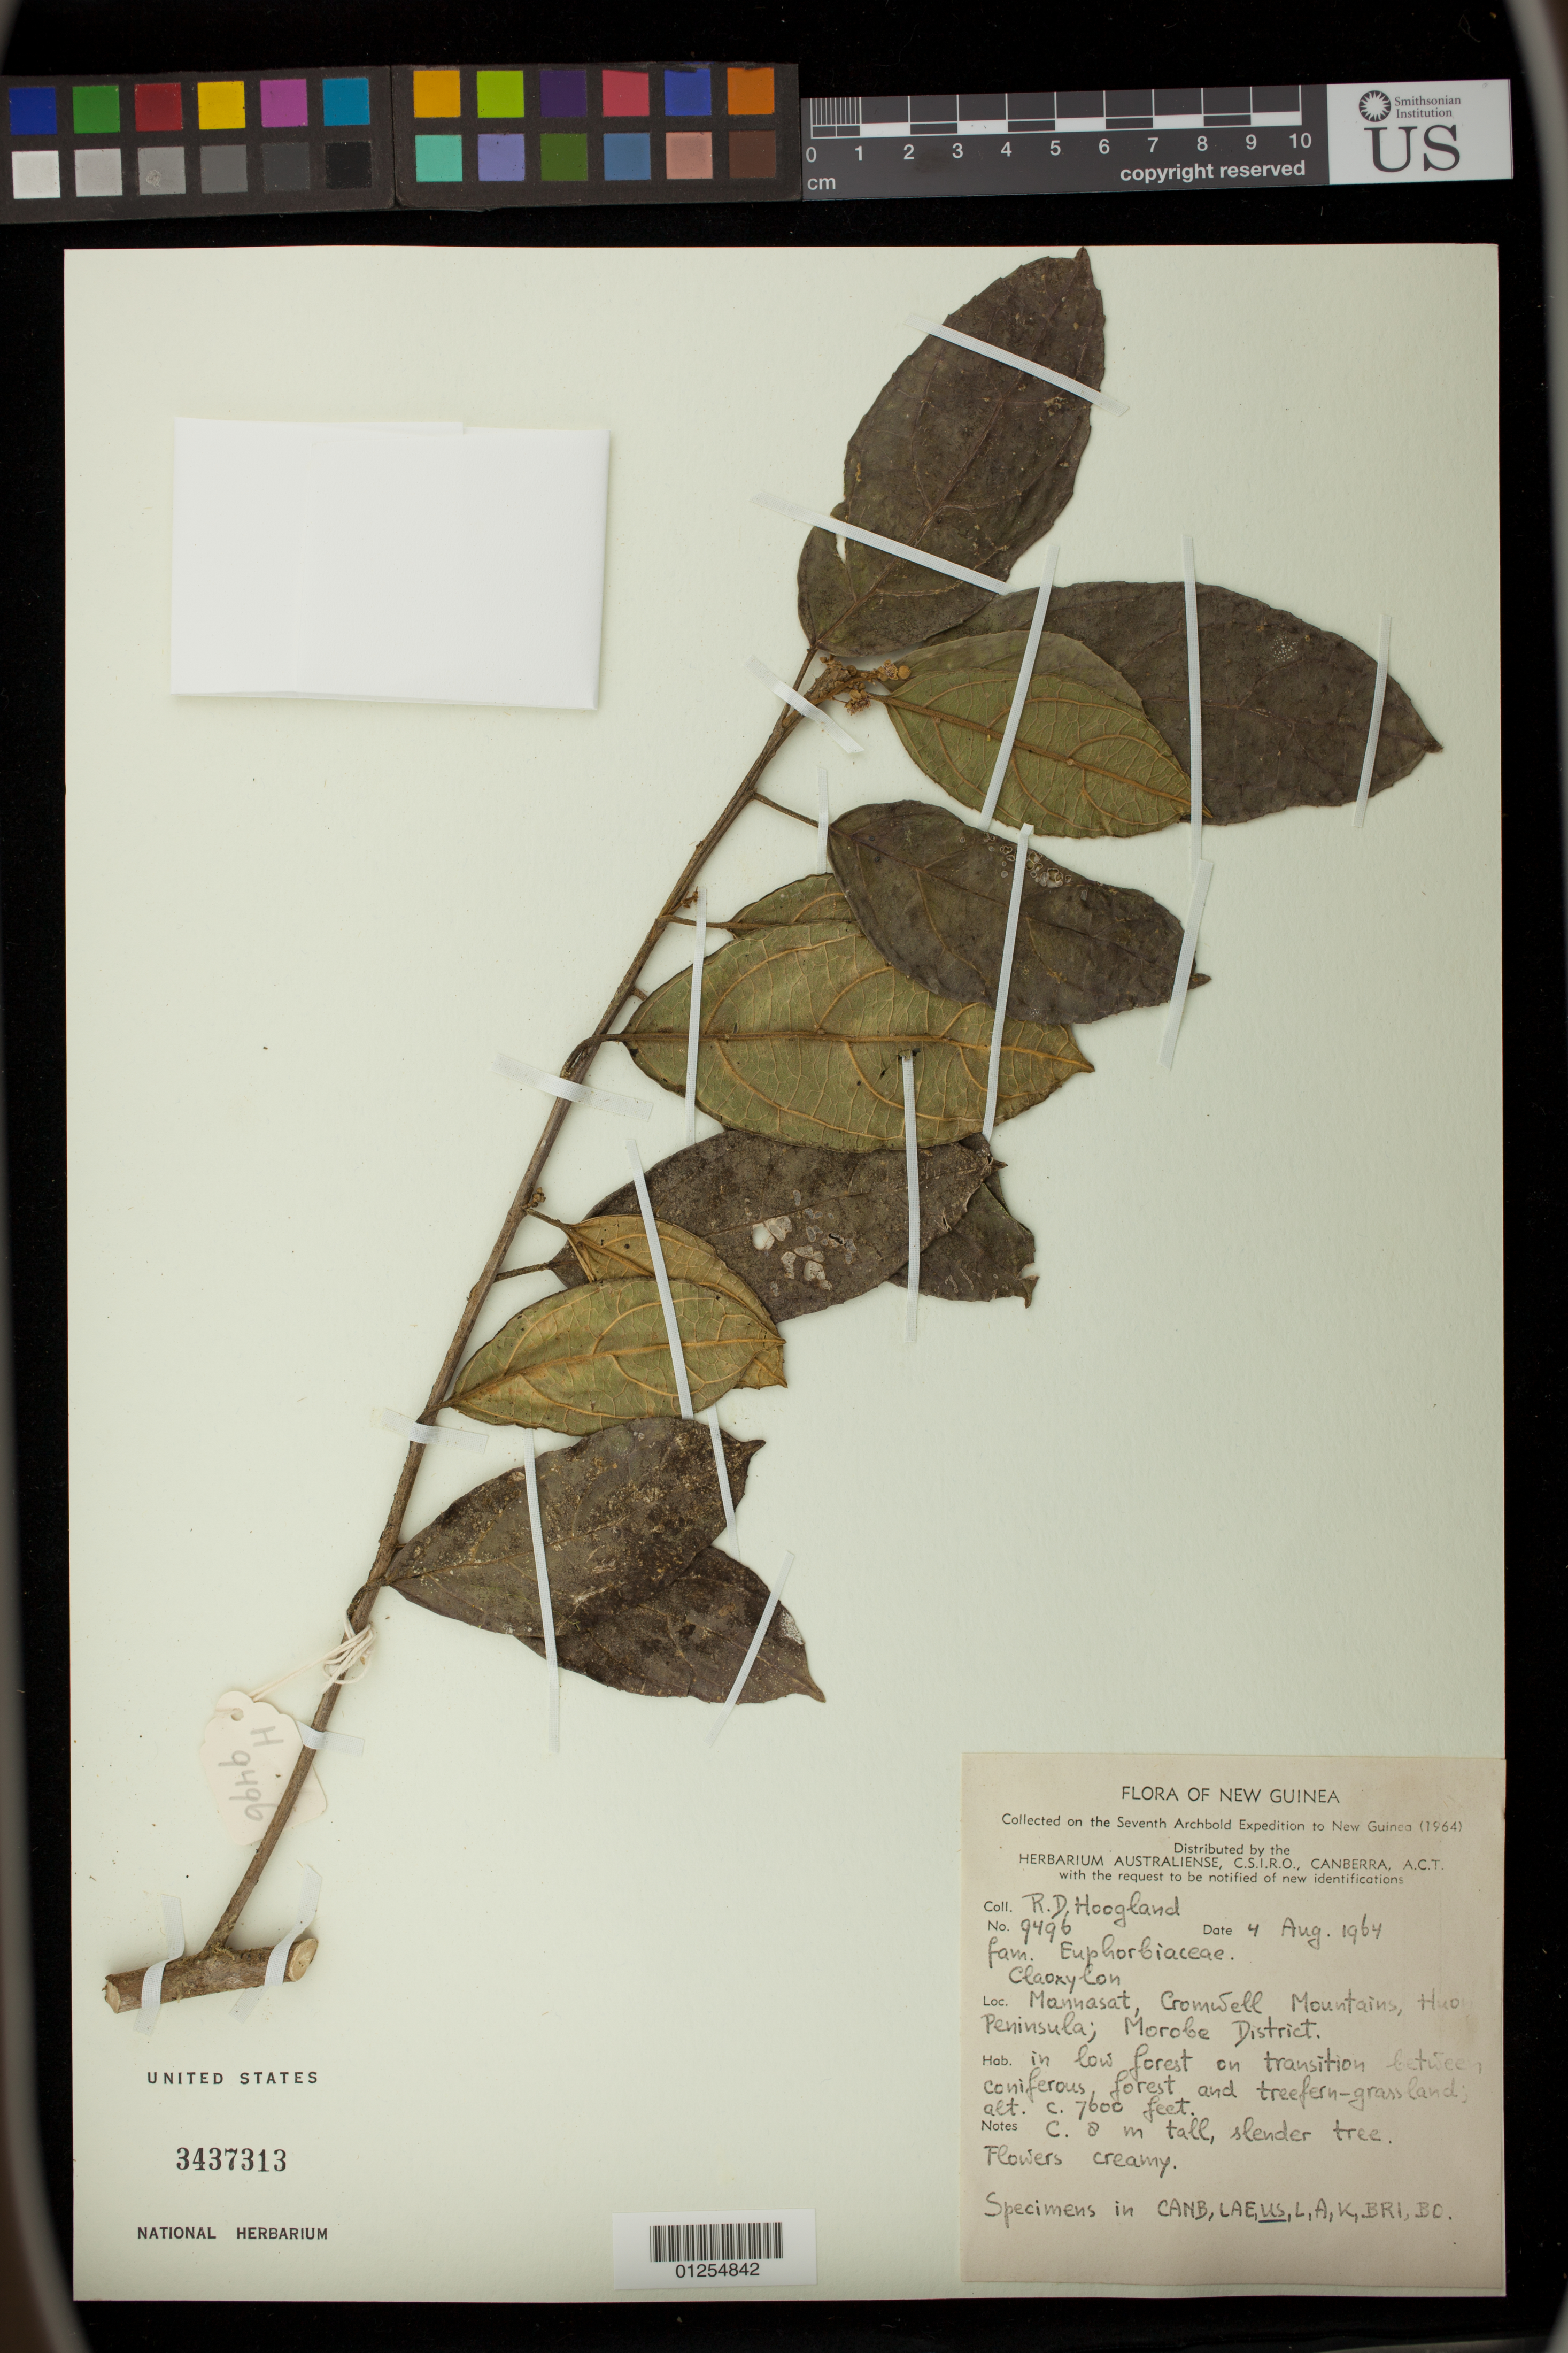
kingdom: Plantae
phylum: Tracheophyta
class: Magnoliopsida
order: Malpighiales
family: Euphorbiaceae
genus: Claoxylon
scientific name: Claoxylon sp.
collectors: R. D. Hoogland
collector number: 9496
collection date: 1964-08-04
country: Papua New Guinea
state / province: Morobe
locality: Mannasat, Cromwell Mountains, Huon Peninsula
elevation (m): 2316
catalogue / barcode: US 3437313